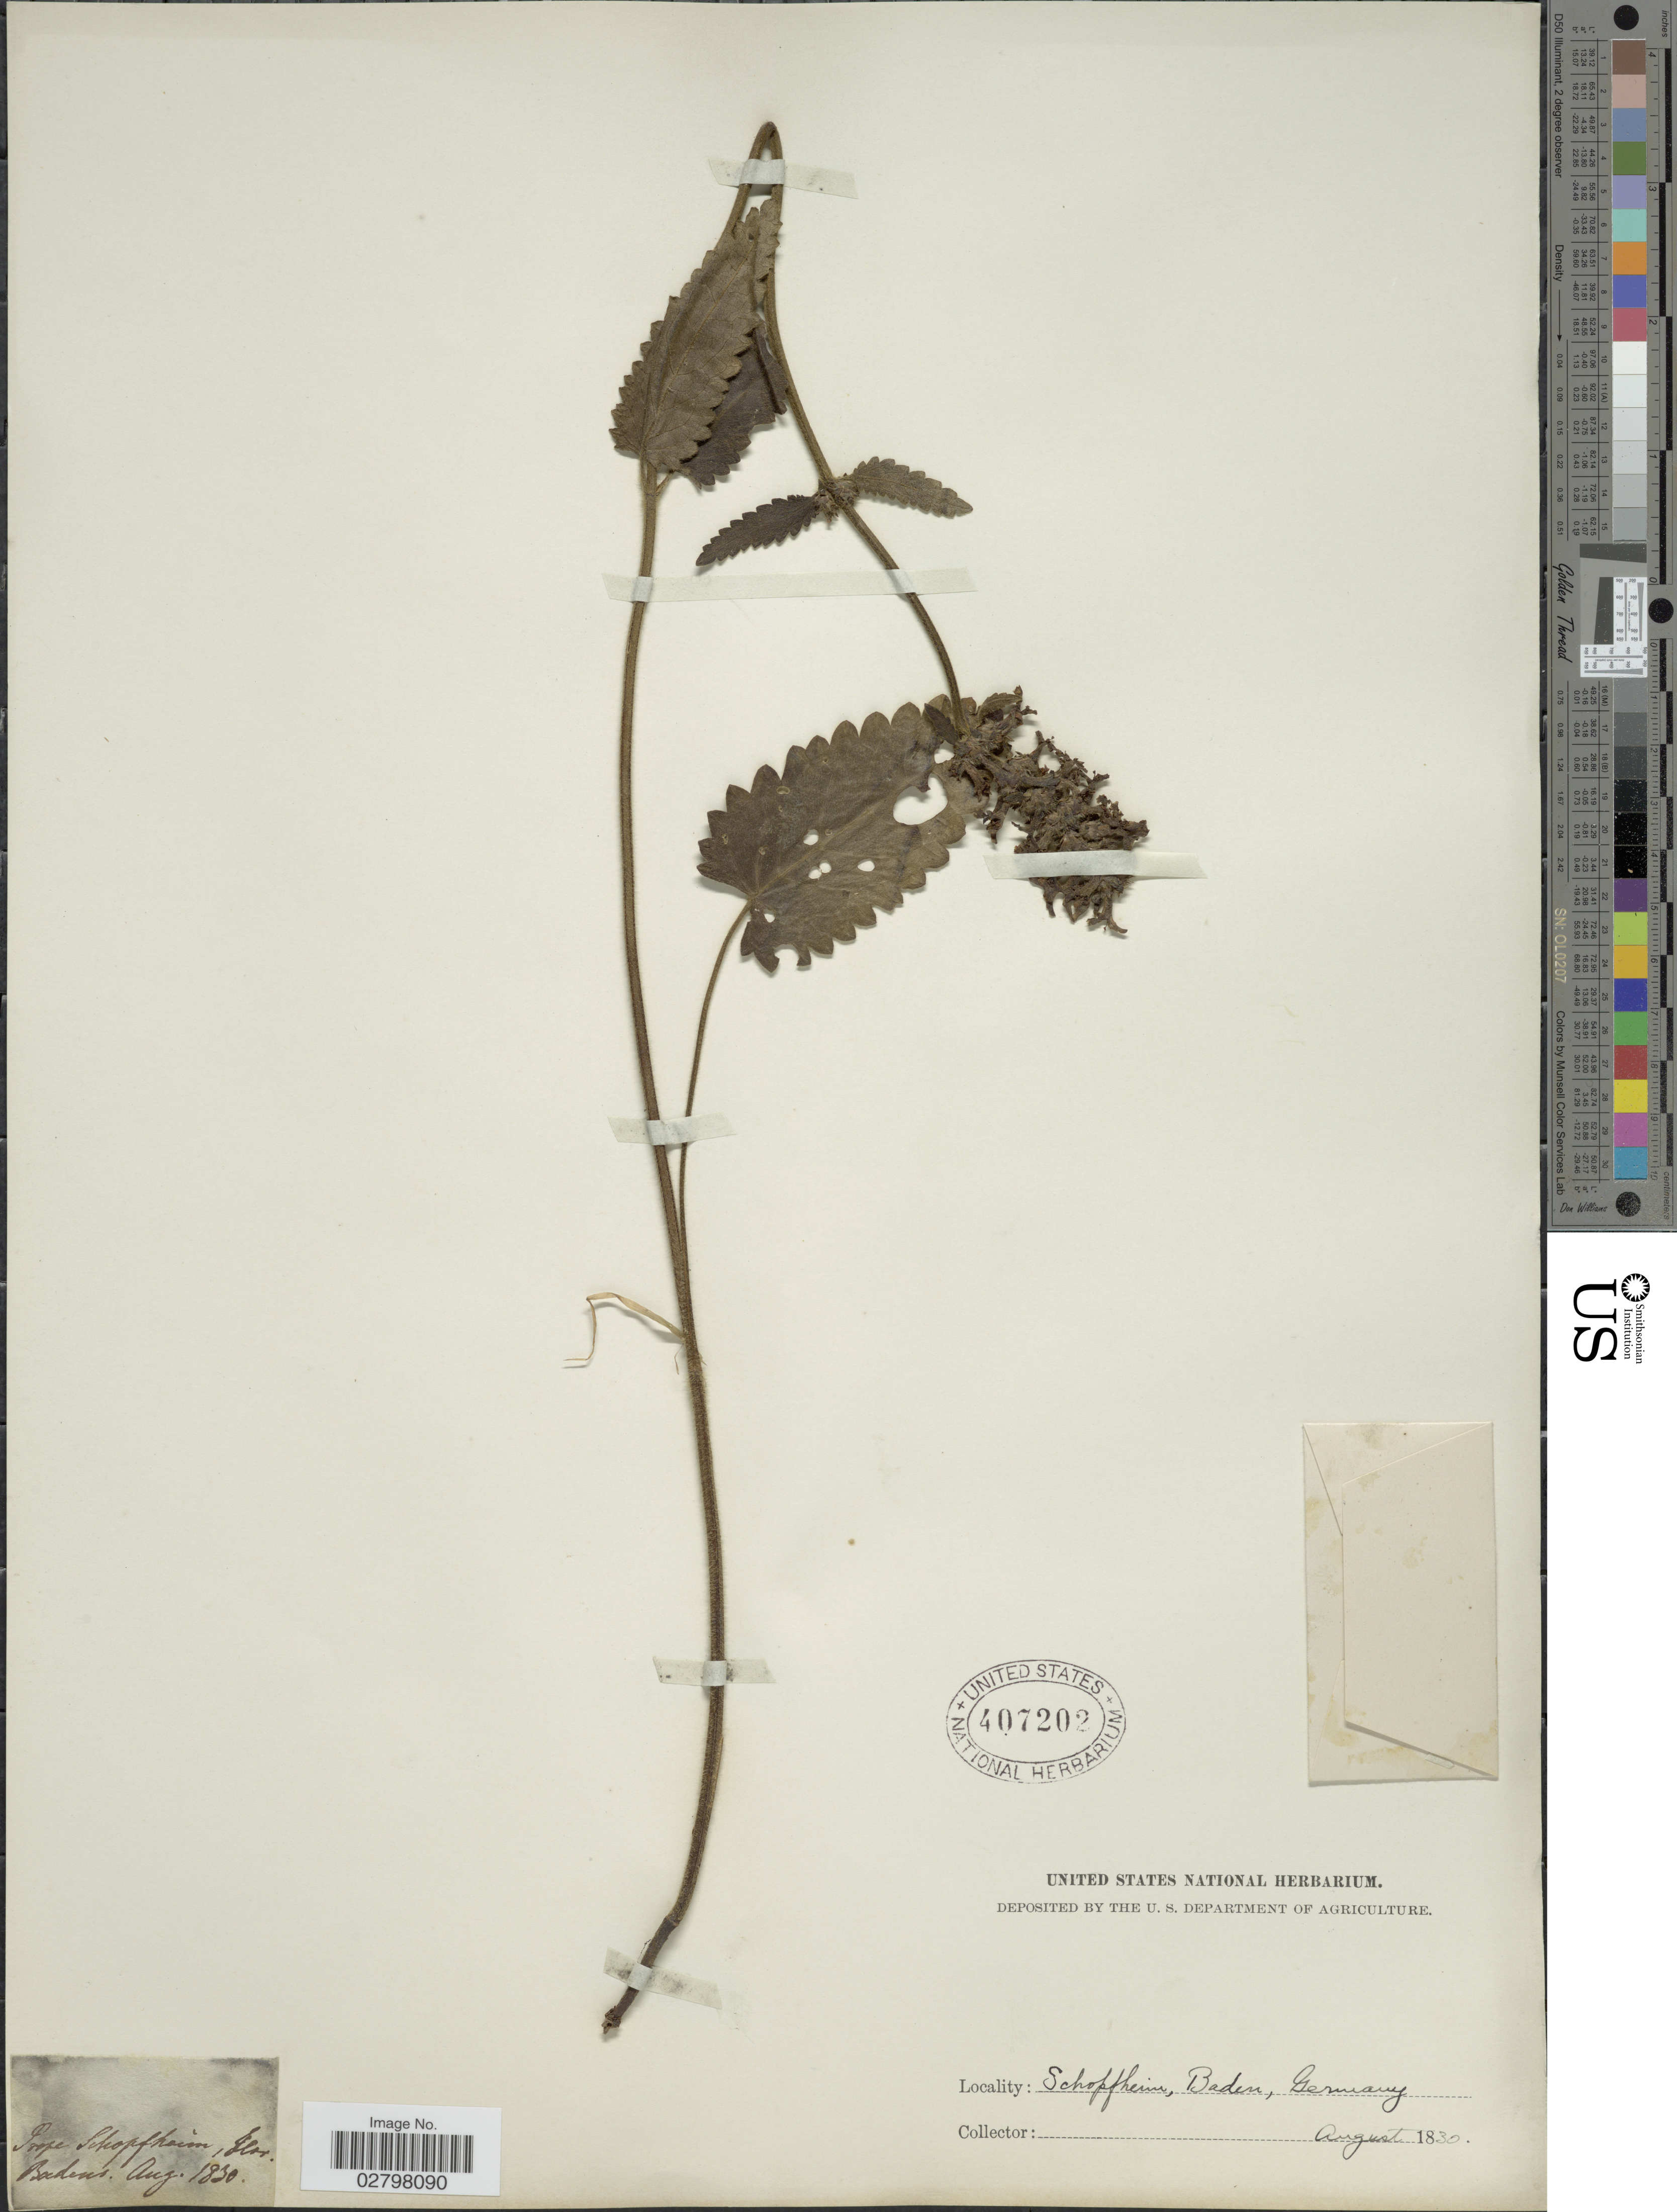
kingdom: Plantae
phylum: Tracheophyta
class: Magnoliopsida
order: Lamiales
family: Lamiaceae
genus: Stachys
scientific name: Stachys sp.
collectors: ex herb. United States National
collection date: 1830-08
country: Germany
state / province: Baden-Württemberg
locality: Prope Schopfheim, Baden.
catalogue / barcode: US 407202